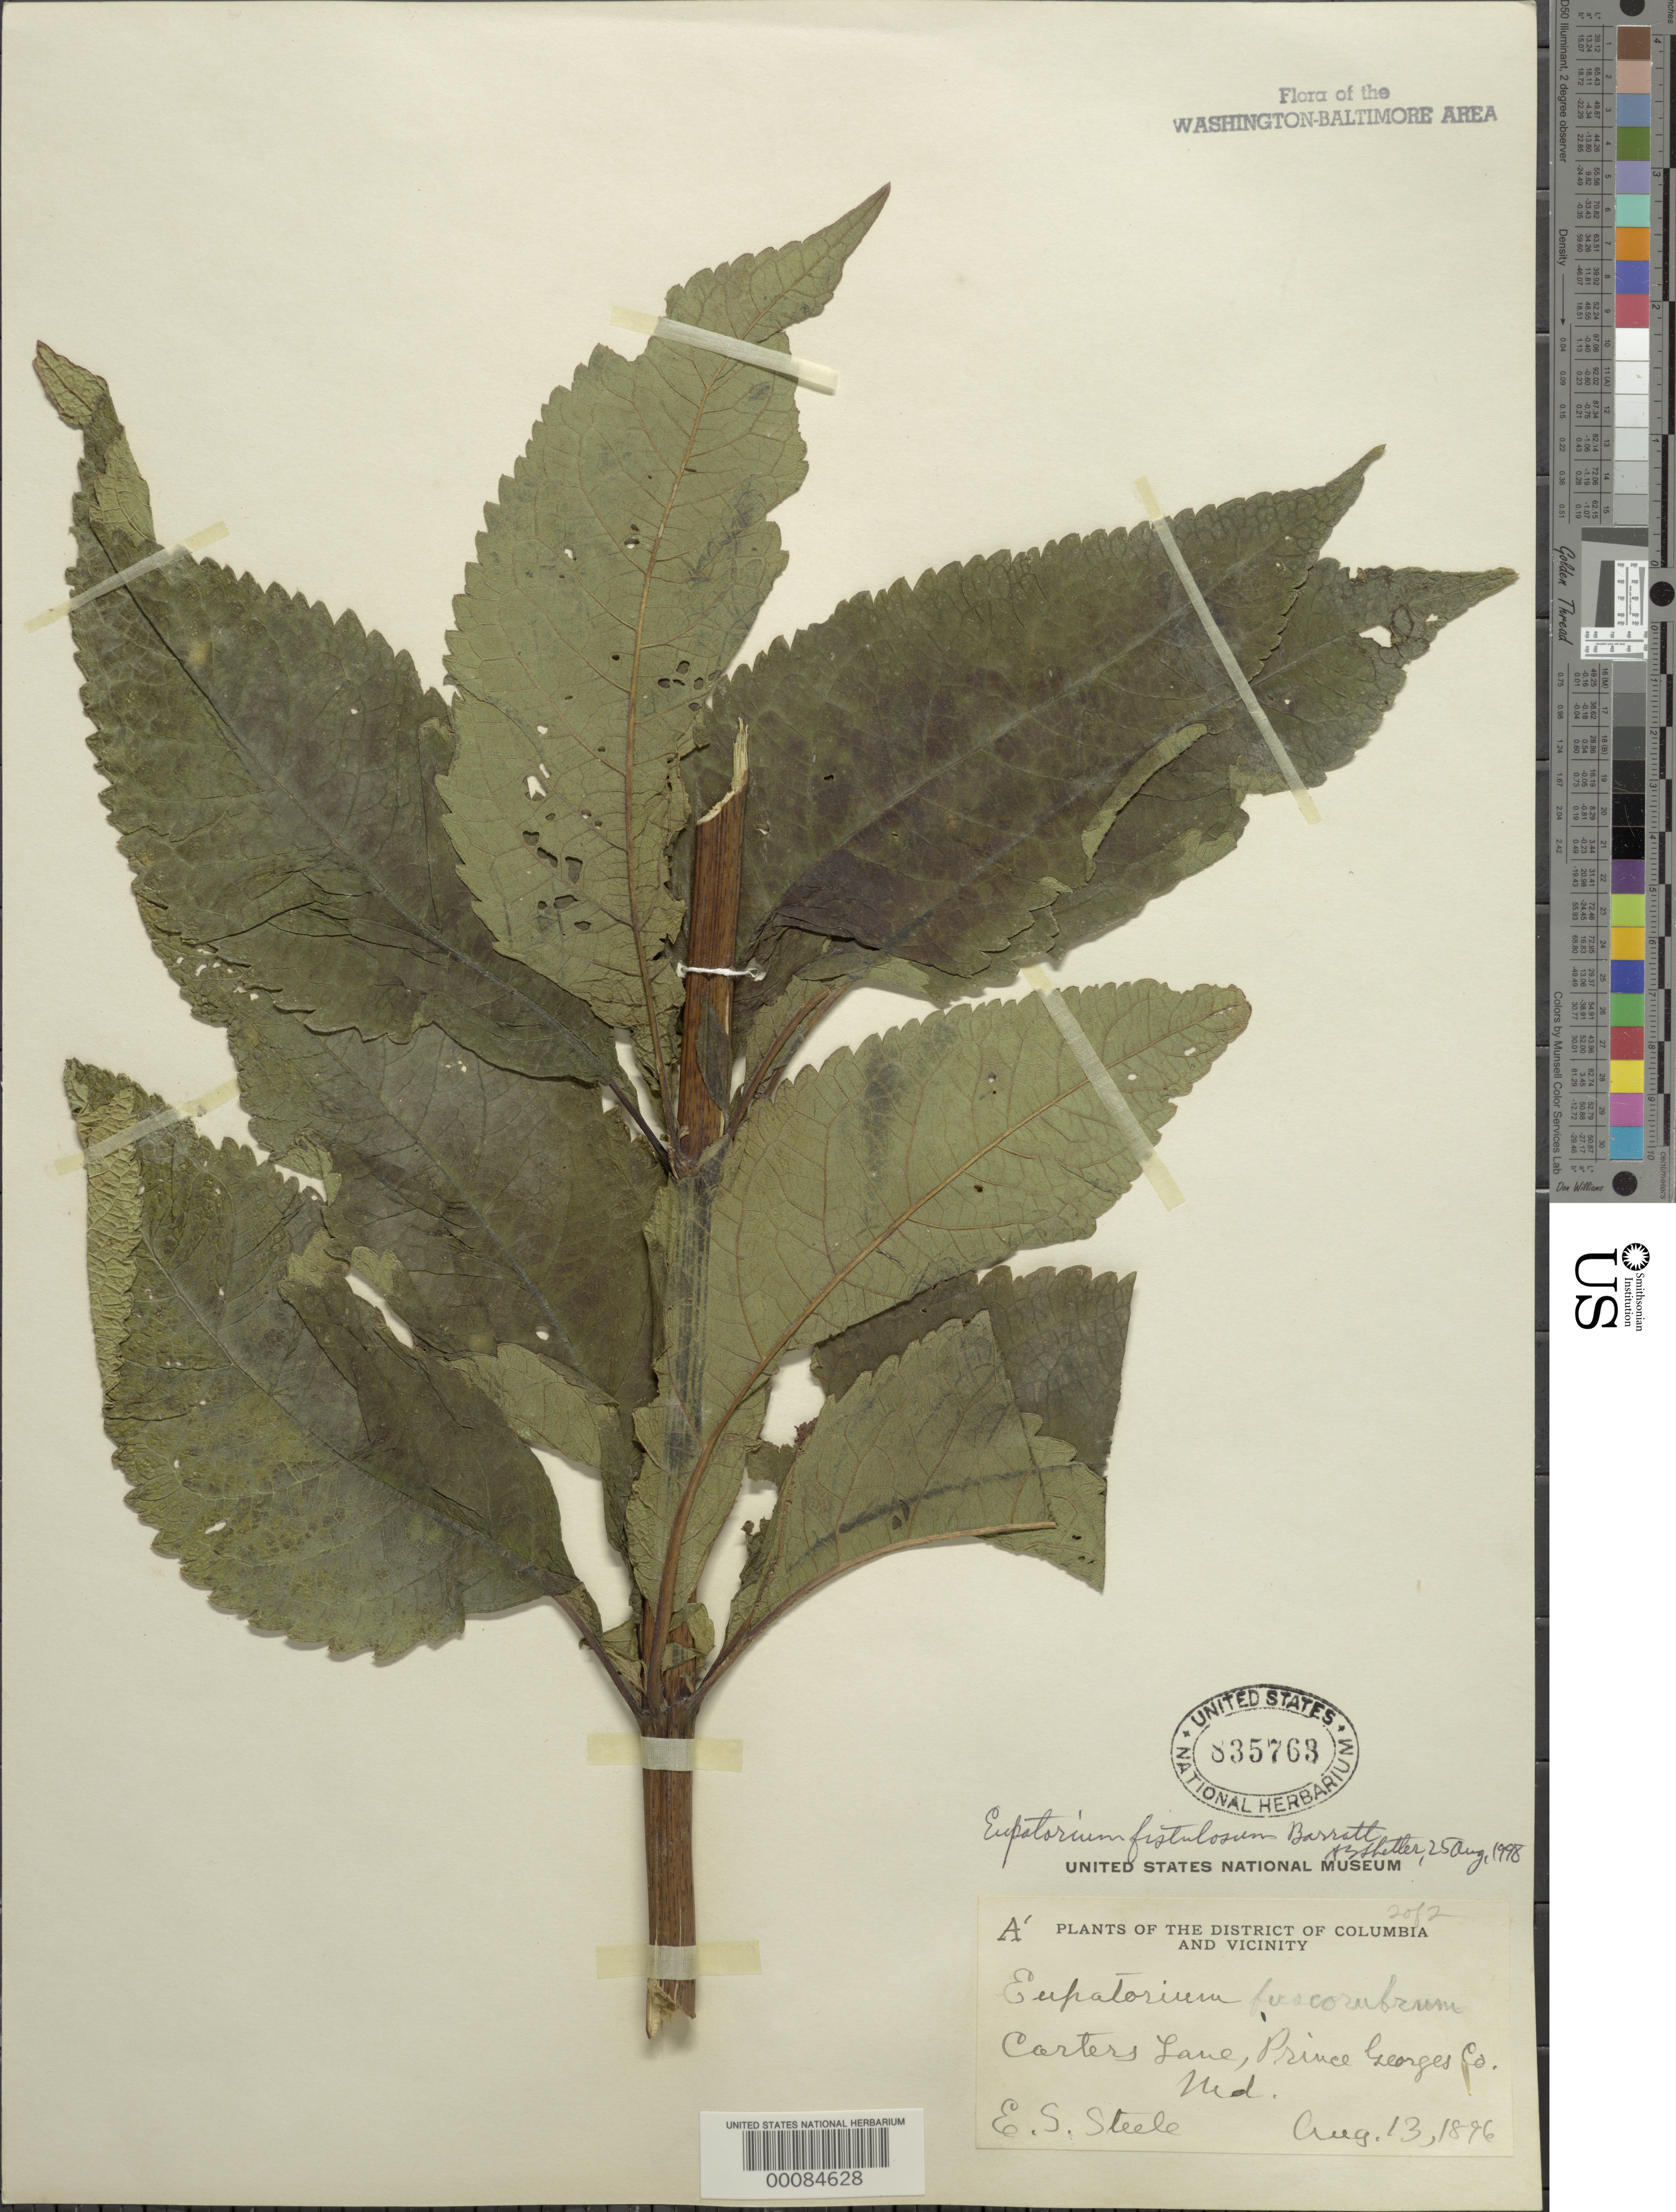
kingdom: Plantae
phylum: Tracheophyta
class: Magnoliopsida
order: Asterales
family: Asteraceae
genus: Eupatorium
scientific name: Eupatorium fistulosum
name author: Barratt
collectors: E. Steele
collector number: A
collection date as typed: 13 Aug 1896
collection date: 1896-08-13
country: United States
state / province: Maryland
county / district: Prince George's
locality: Carters Lane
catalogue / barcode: US 835763